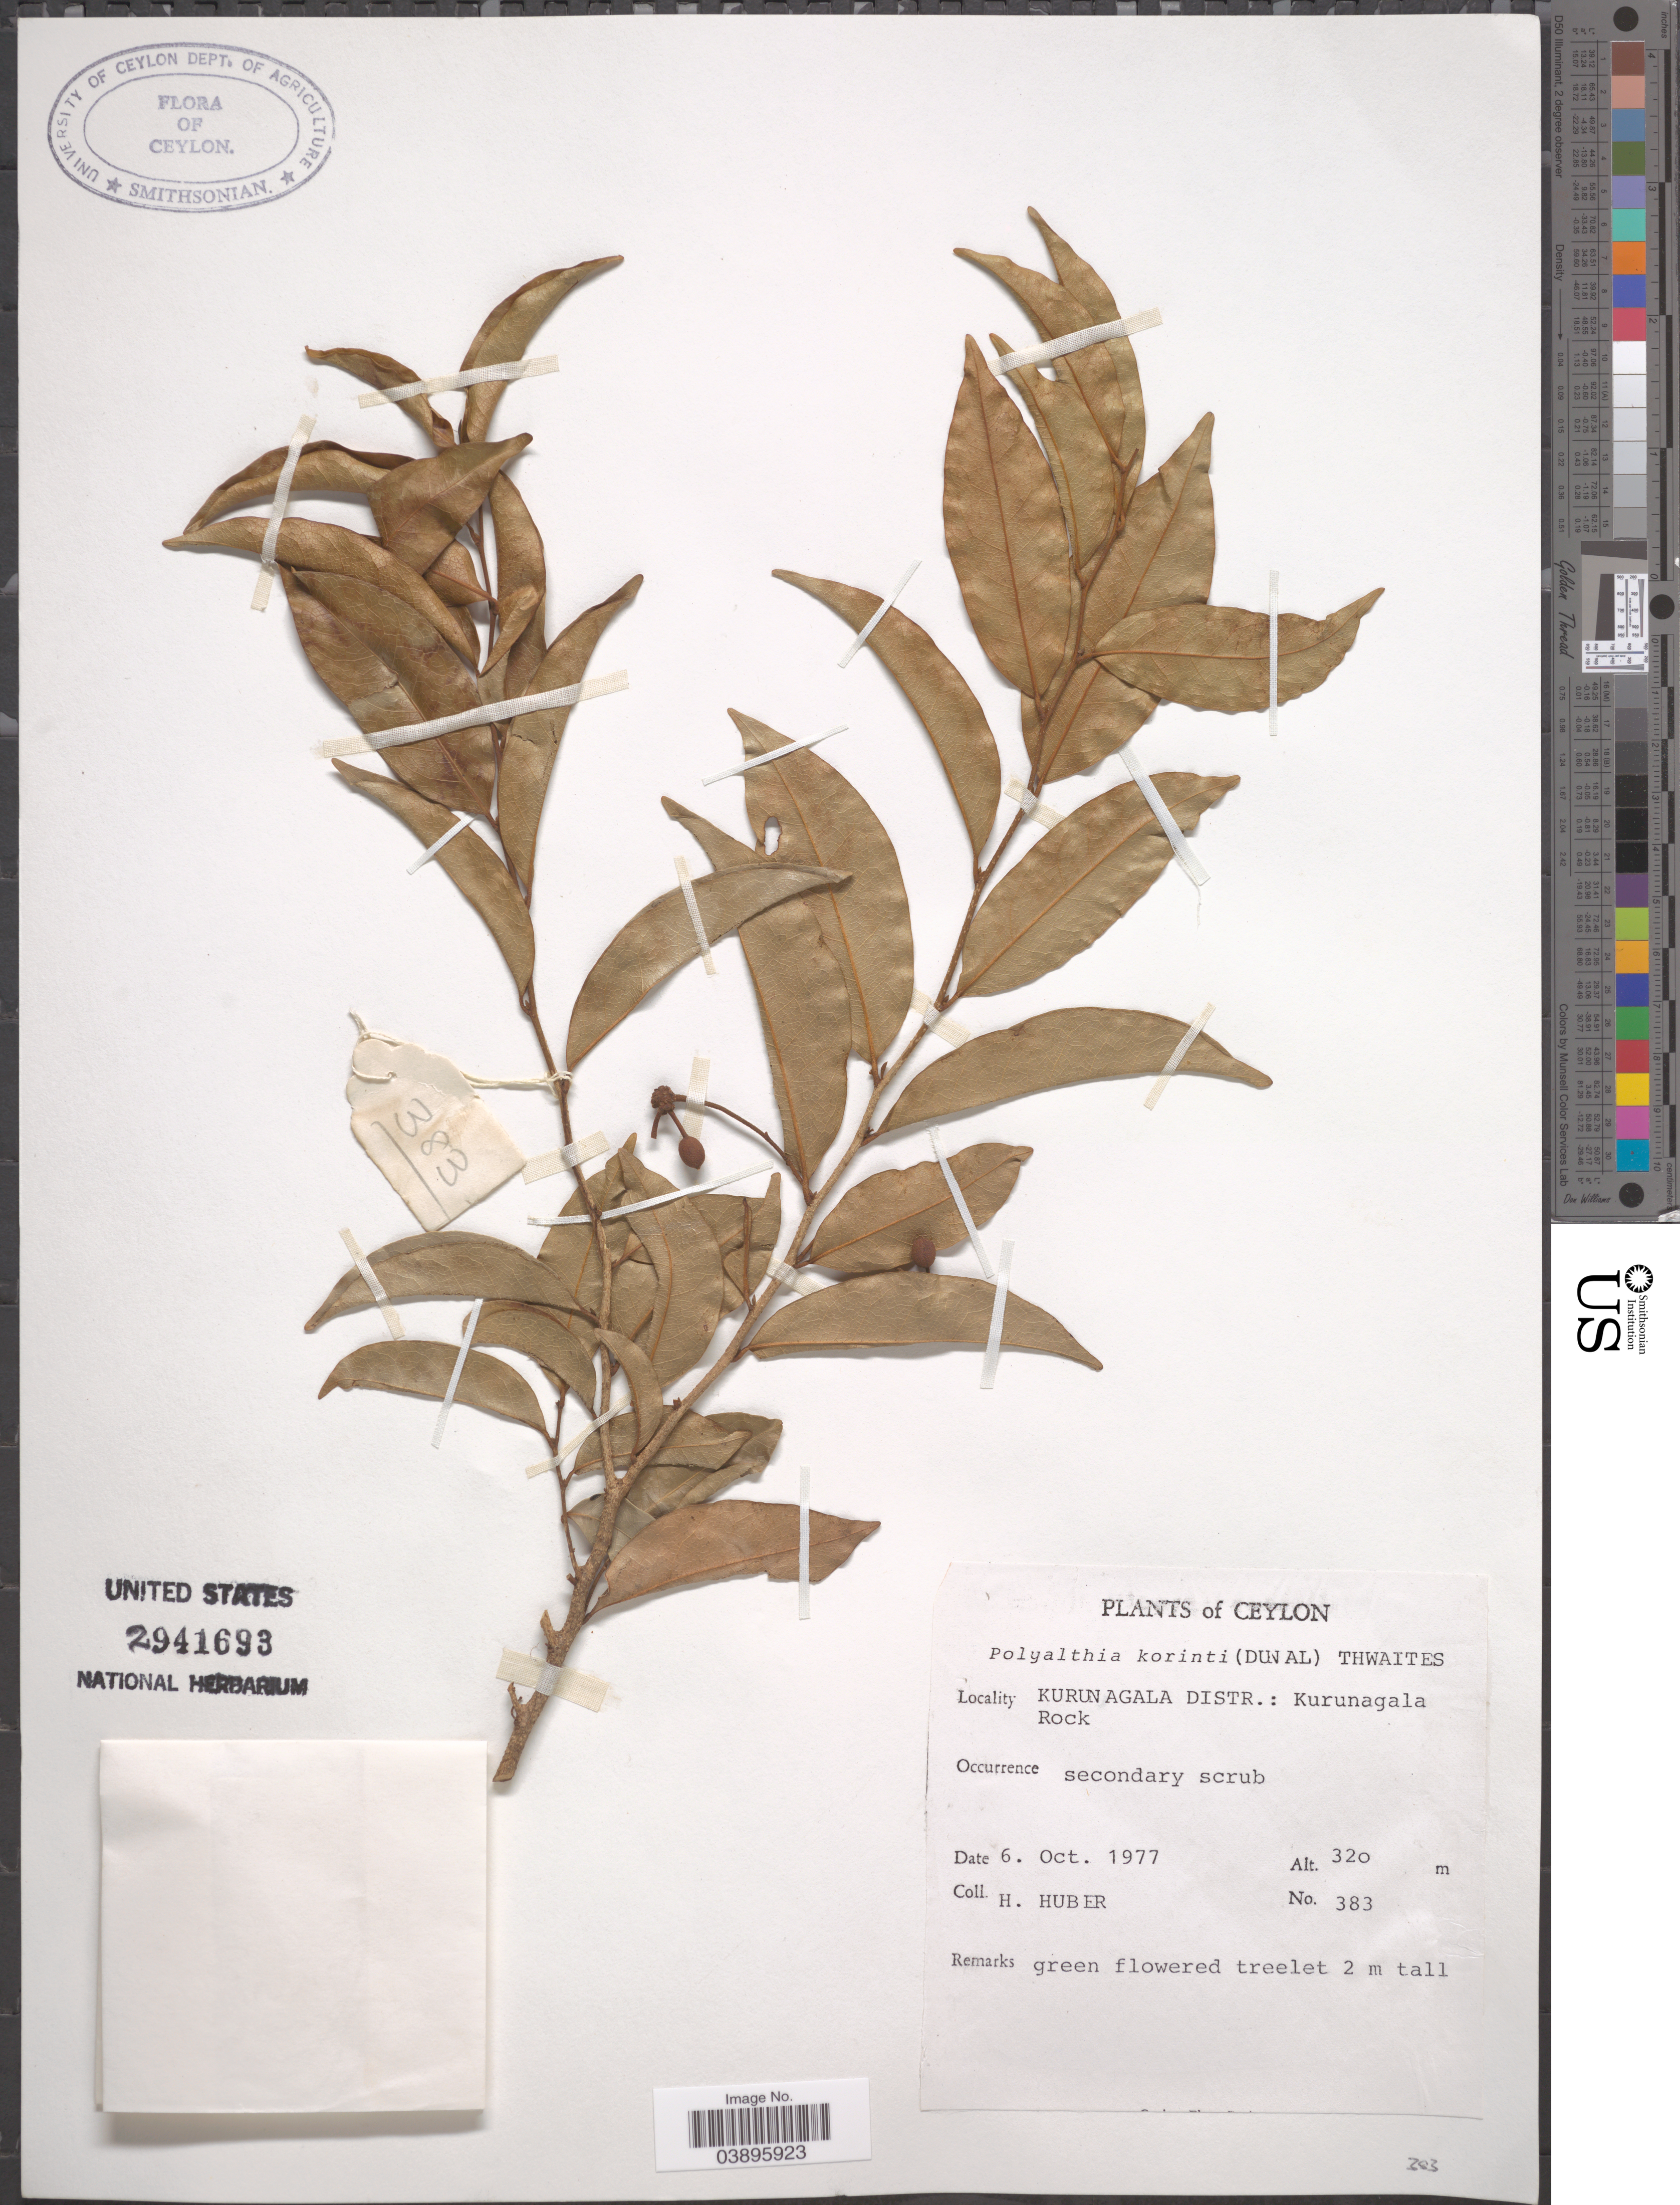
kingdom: Plantae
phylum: Tracheophyta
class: Magnoliopsida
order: Magnoliales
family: Annonaceae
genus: Polyalthia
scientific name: Polyalthia korinti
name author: (Dunal) Thwaites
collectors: H. Huber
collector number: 383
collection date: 1977-10-06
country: Sri Lanka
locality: Ceylon. Kurunagala Distr.: Kurunagala Rock.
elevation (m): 320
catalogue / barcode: US 2941693